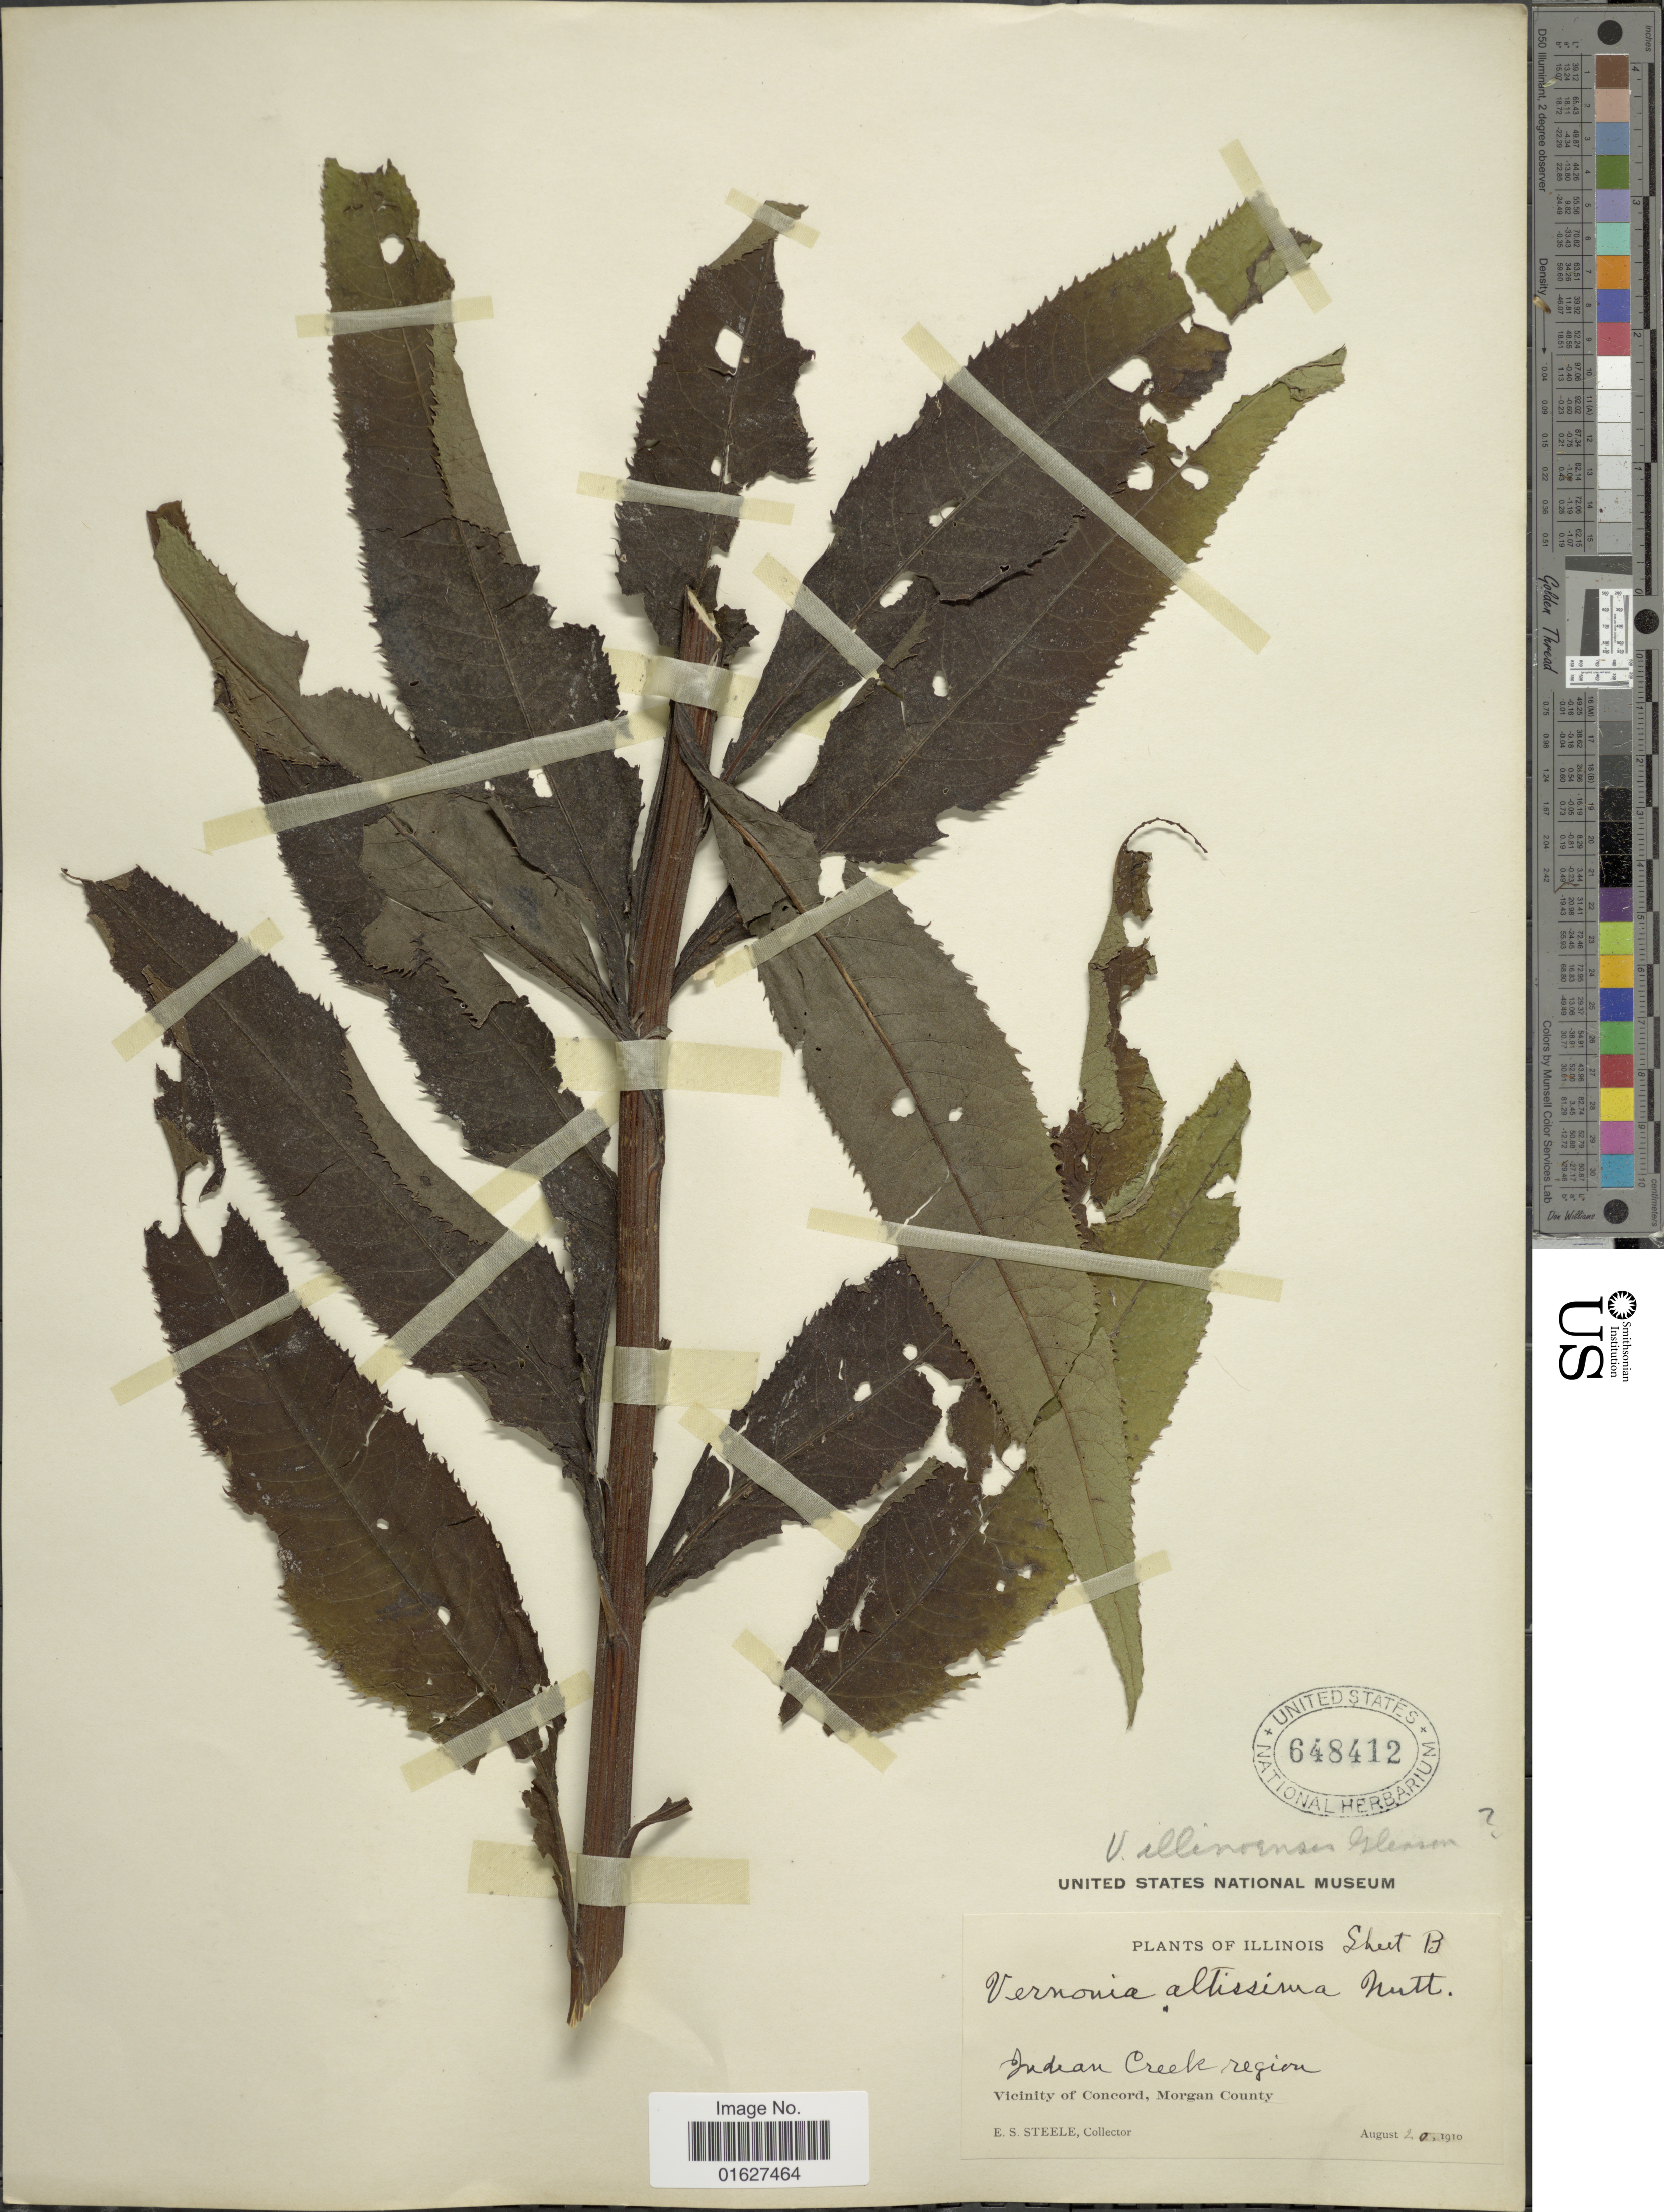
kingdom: Plantae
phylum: Tracheophyta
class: Magnoliopsida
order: Asterales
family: Asteraceae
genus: Vernonia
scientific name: Vernonia missurica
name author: Raf.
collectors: E. Steele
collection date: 1910-08-20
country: United States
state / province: Illinois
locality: Indian Creek region. Vicinity of Concord, Morgan County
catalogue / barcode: US 648412